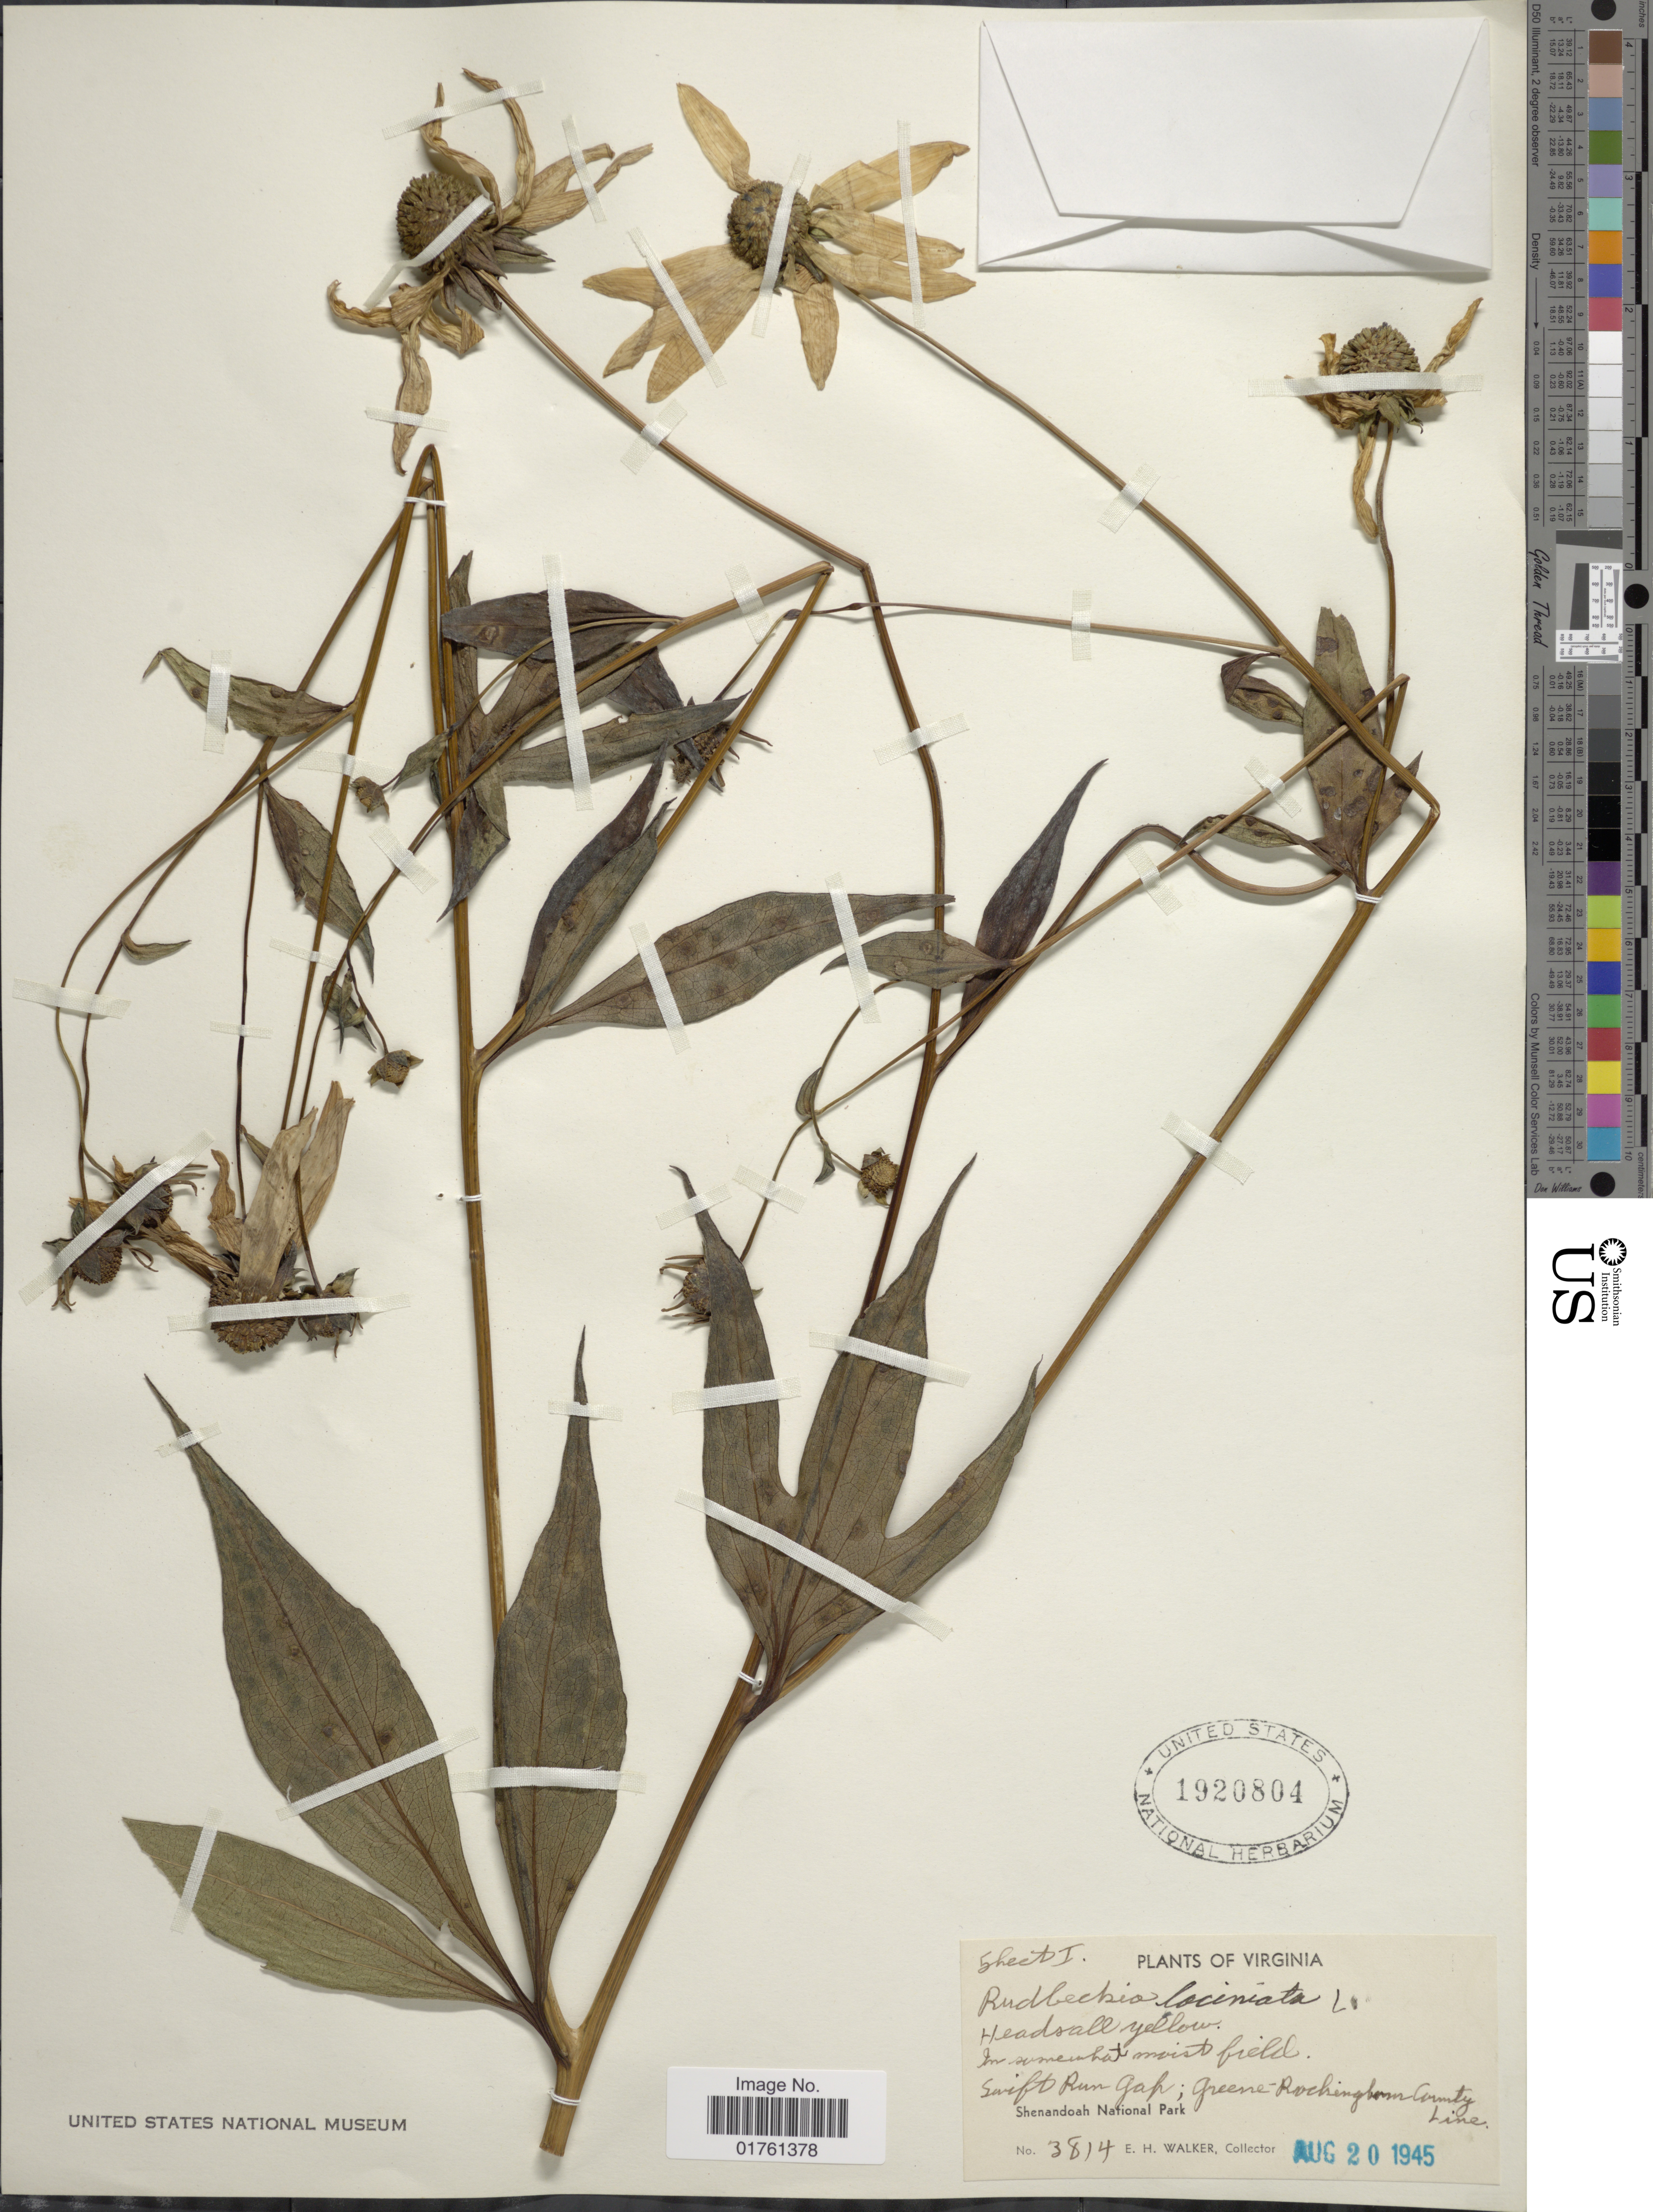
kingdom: Plantae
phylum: Tracheophyta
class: Magnoliopsida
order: Asterales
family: Asteraceae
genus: Rudbeckia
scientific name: Rudbeckia laciniata var. laciniata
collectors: E. H. Walker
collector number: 3814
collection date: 1945-08-20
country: United States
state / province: Virginia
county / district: Greene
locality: Swift Run Gap; Greene-Rockingham County Line, Shenandoah National Park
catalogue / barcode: US 1920804